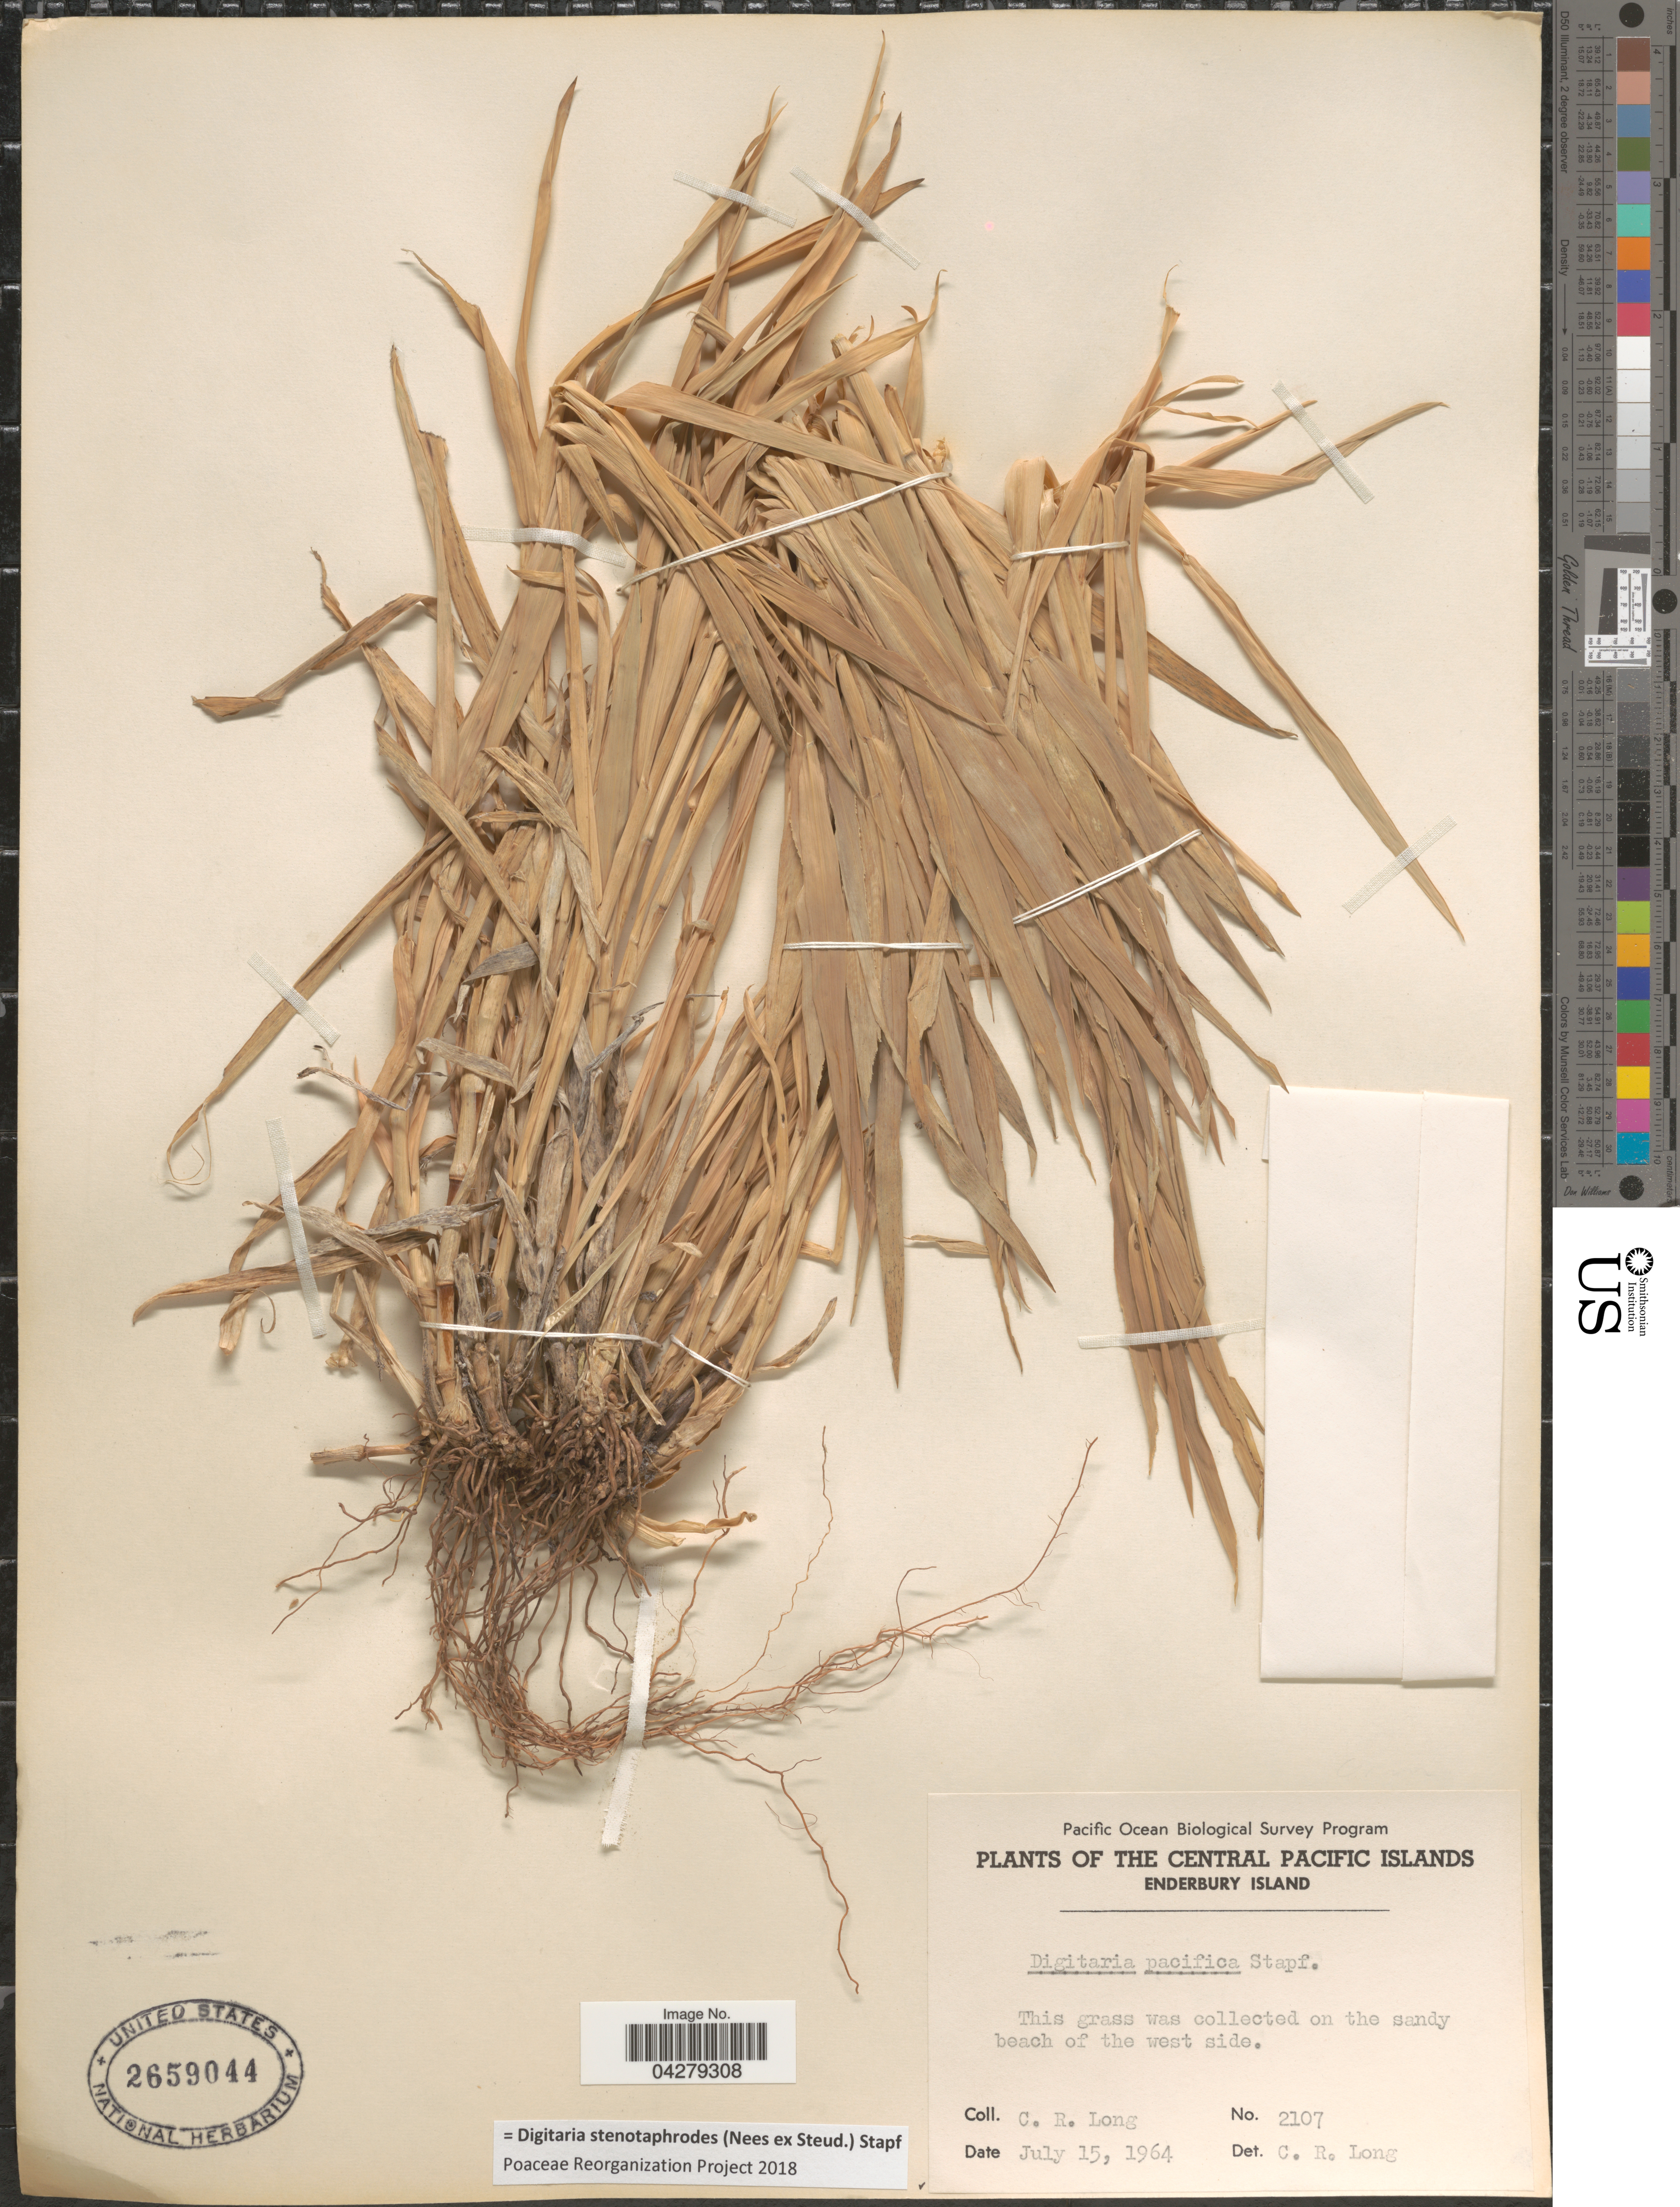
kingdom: Plantae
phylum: Tracheophyta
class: Liliopsida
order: Poales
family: Poaceae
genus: Digitaria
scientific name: Digitaria stenotaphrodes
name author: (Steud.) Stapf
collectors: C. R. Long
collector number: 2107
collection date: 1964-07-15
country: Kiribati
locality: Pacific Ocean Biological Survey Program. The Central Pacific Islands. Enderbury Island. On the sandy beach of the west side.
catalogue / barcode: US 2659044